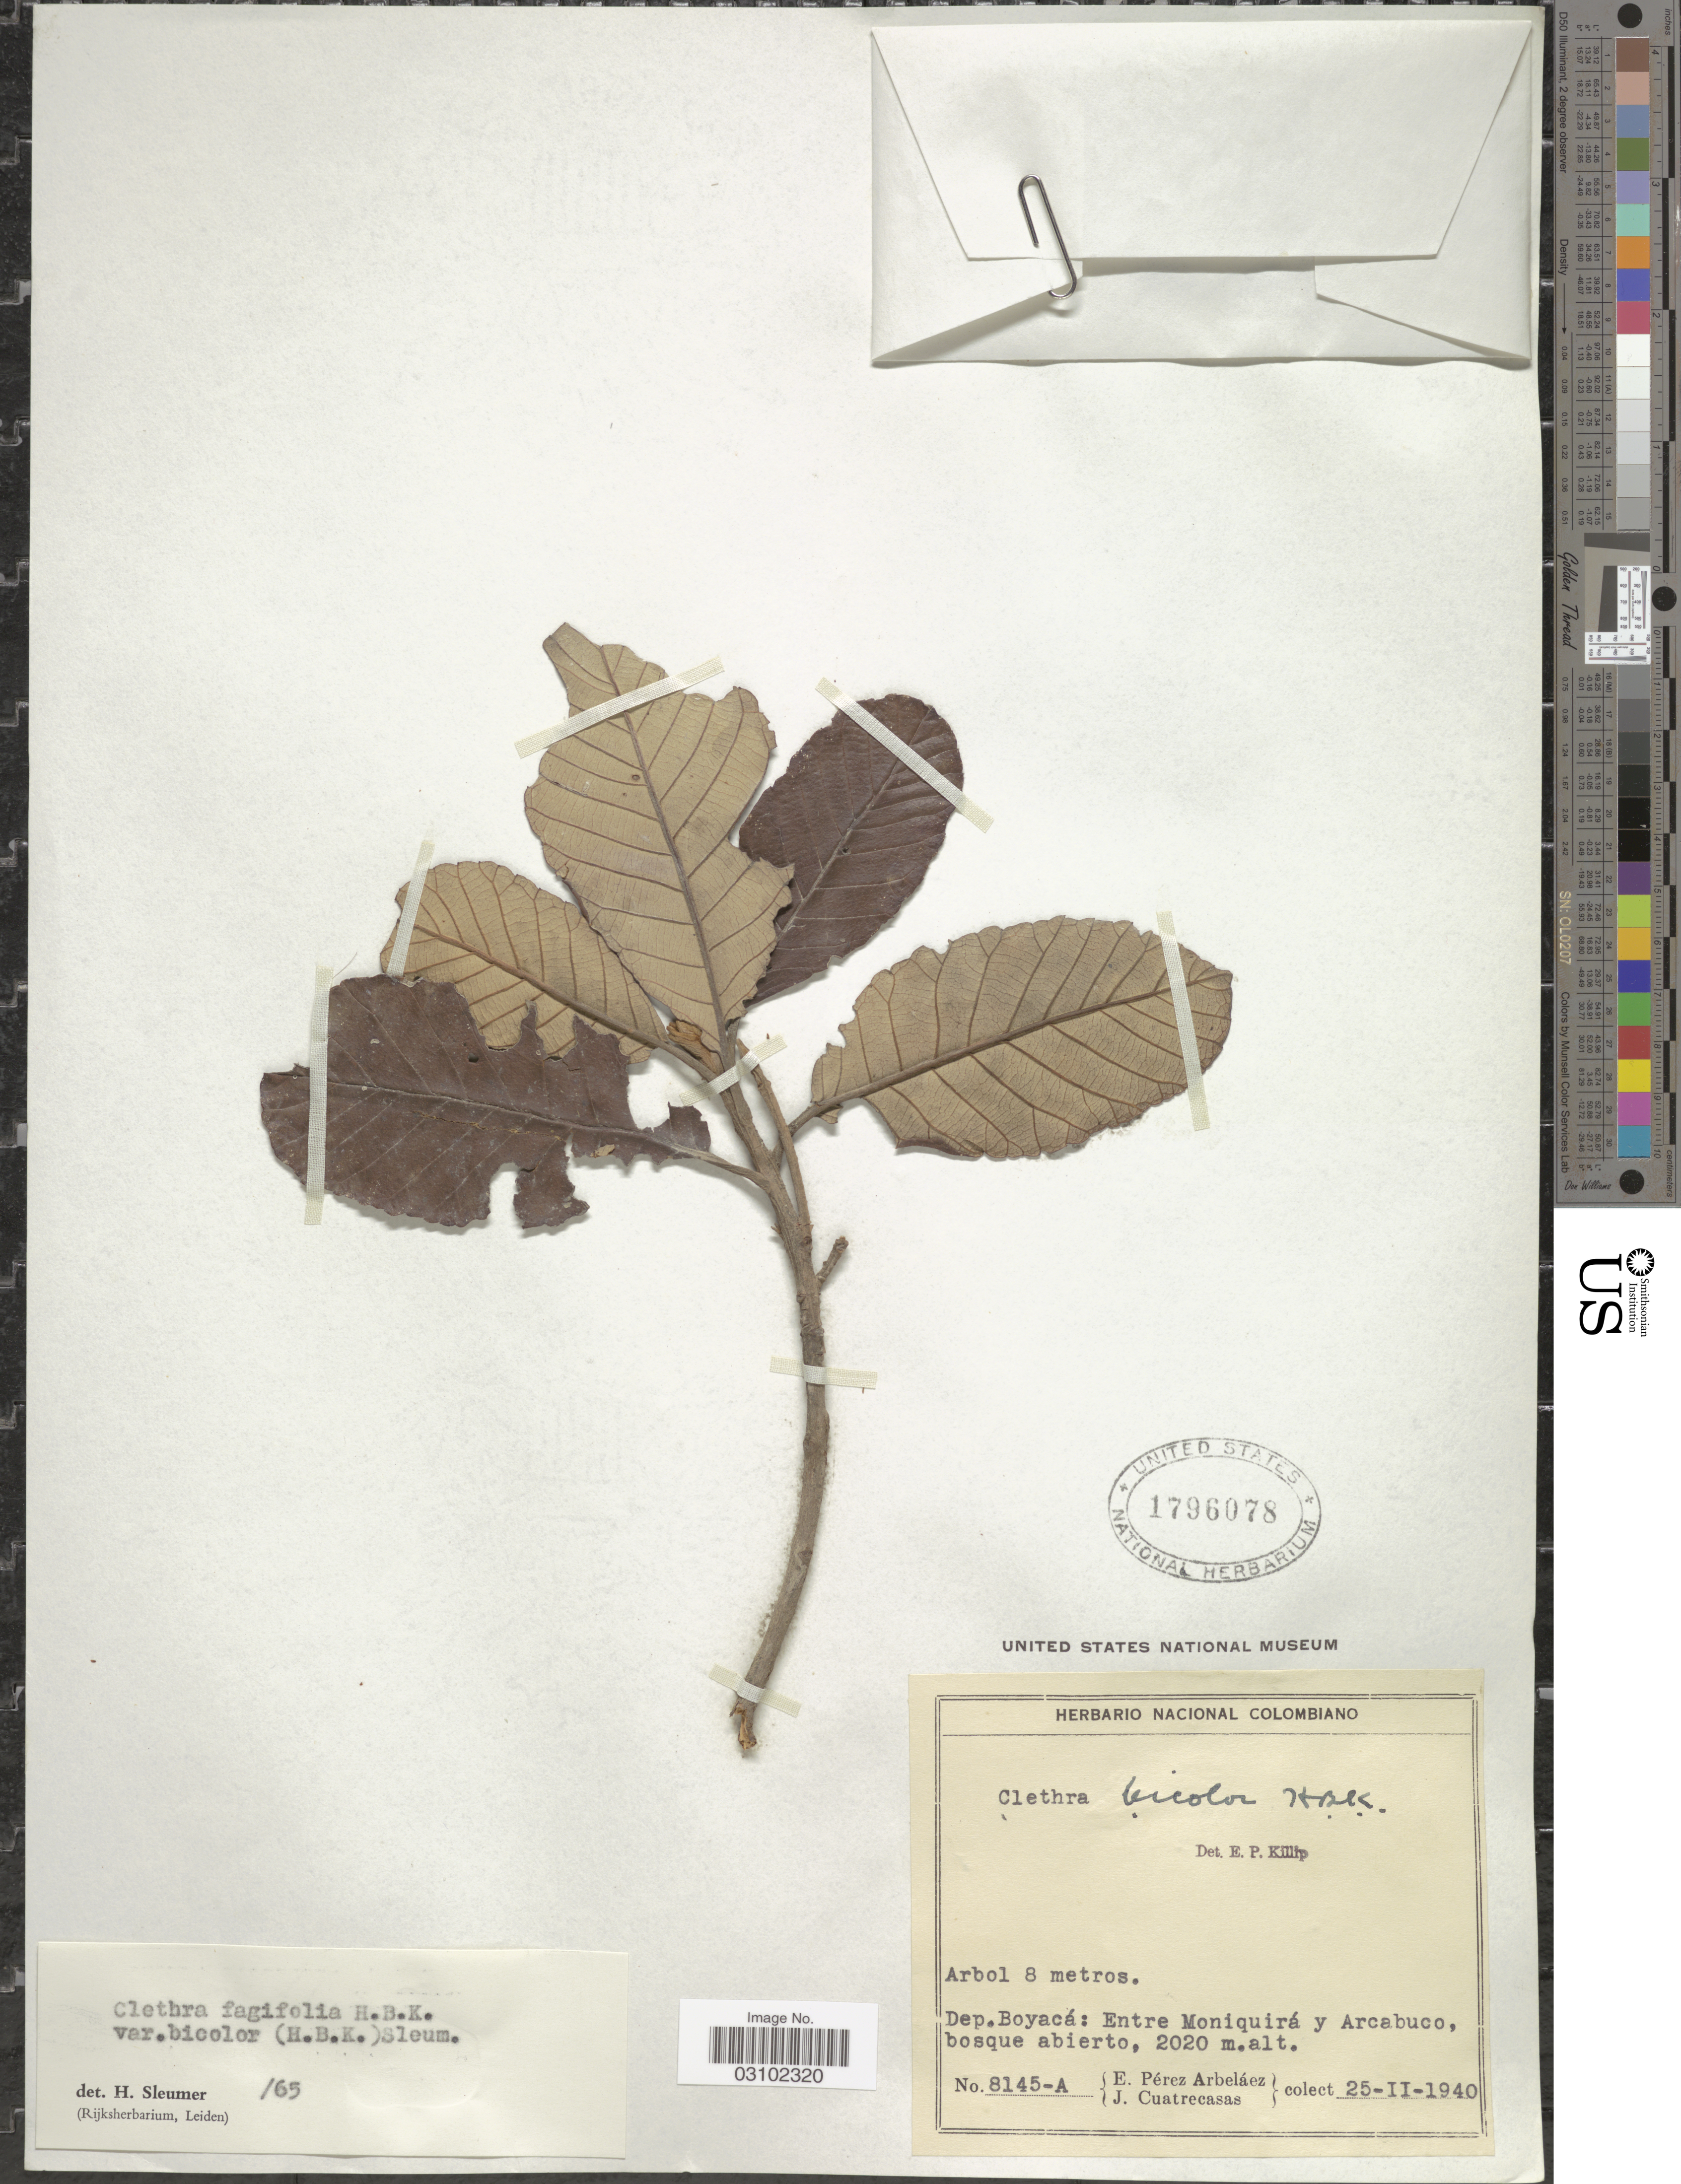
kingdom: Plantae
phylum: Tracheophyta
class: Magnoliopsida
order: Ericales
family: Clethraceae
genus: Clethra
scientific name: Clethra fagifolia var. bicolor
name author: Kunth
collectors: E. Pérez Arbeláez & J. Cuatrecasas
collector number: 8145-A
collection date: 1940-02-25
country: Colombia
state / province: Boyacá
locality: Dep. Boyacá: Entre Moniquirá y Arcabuco bosque abierto.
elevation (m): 2020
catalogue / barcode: US 1796078